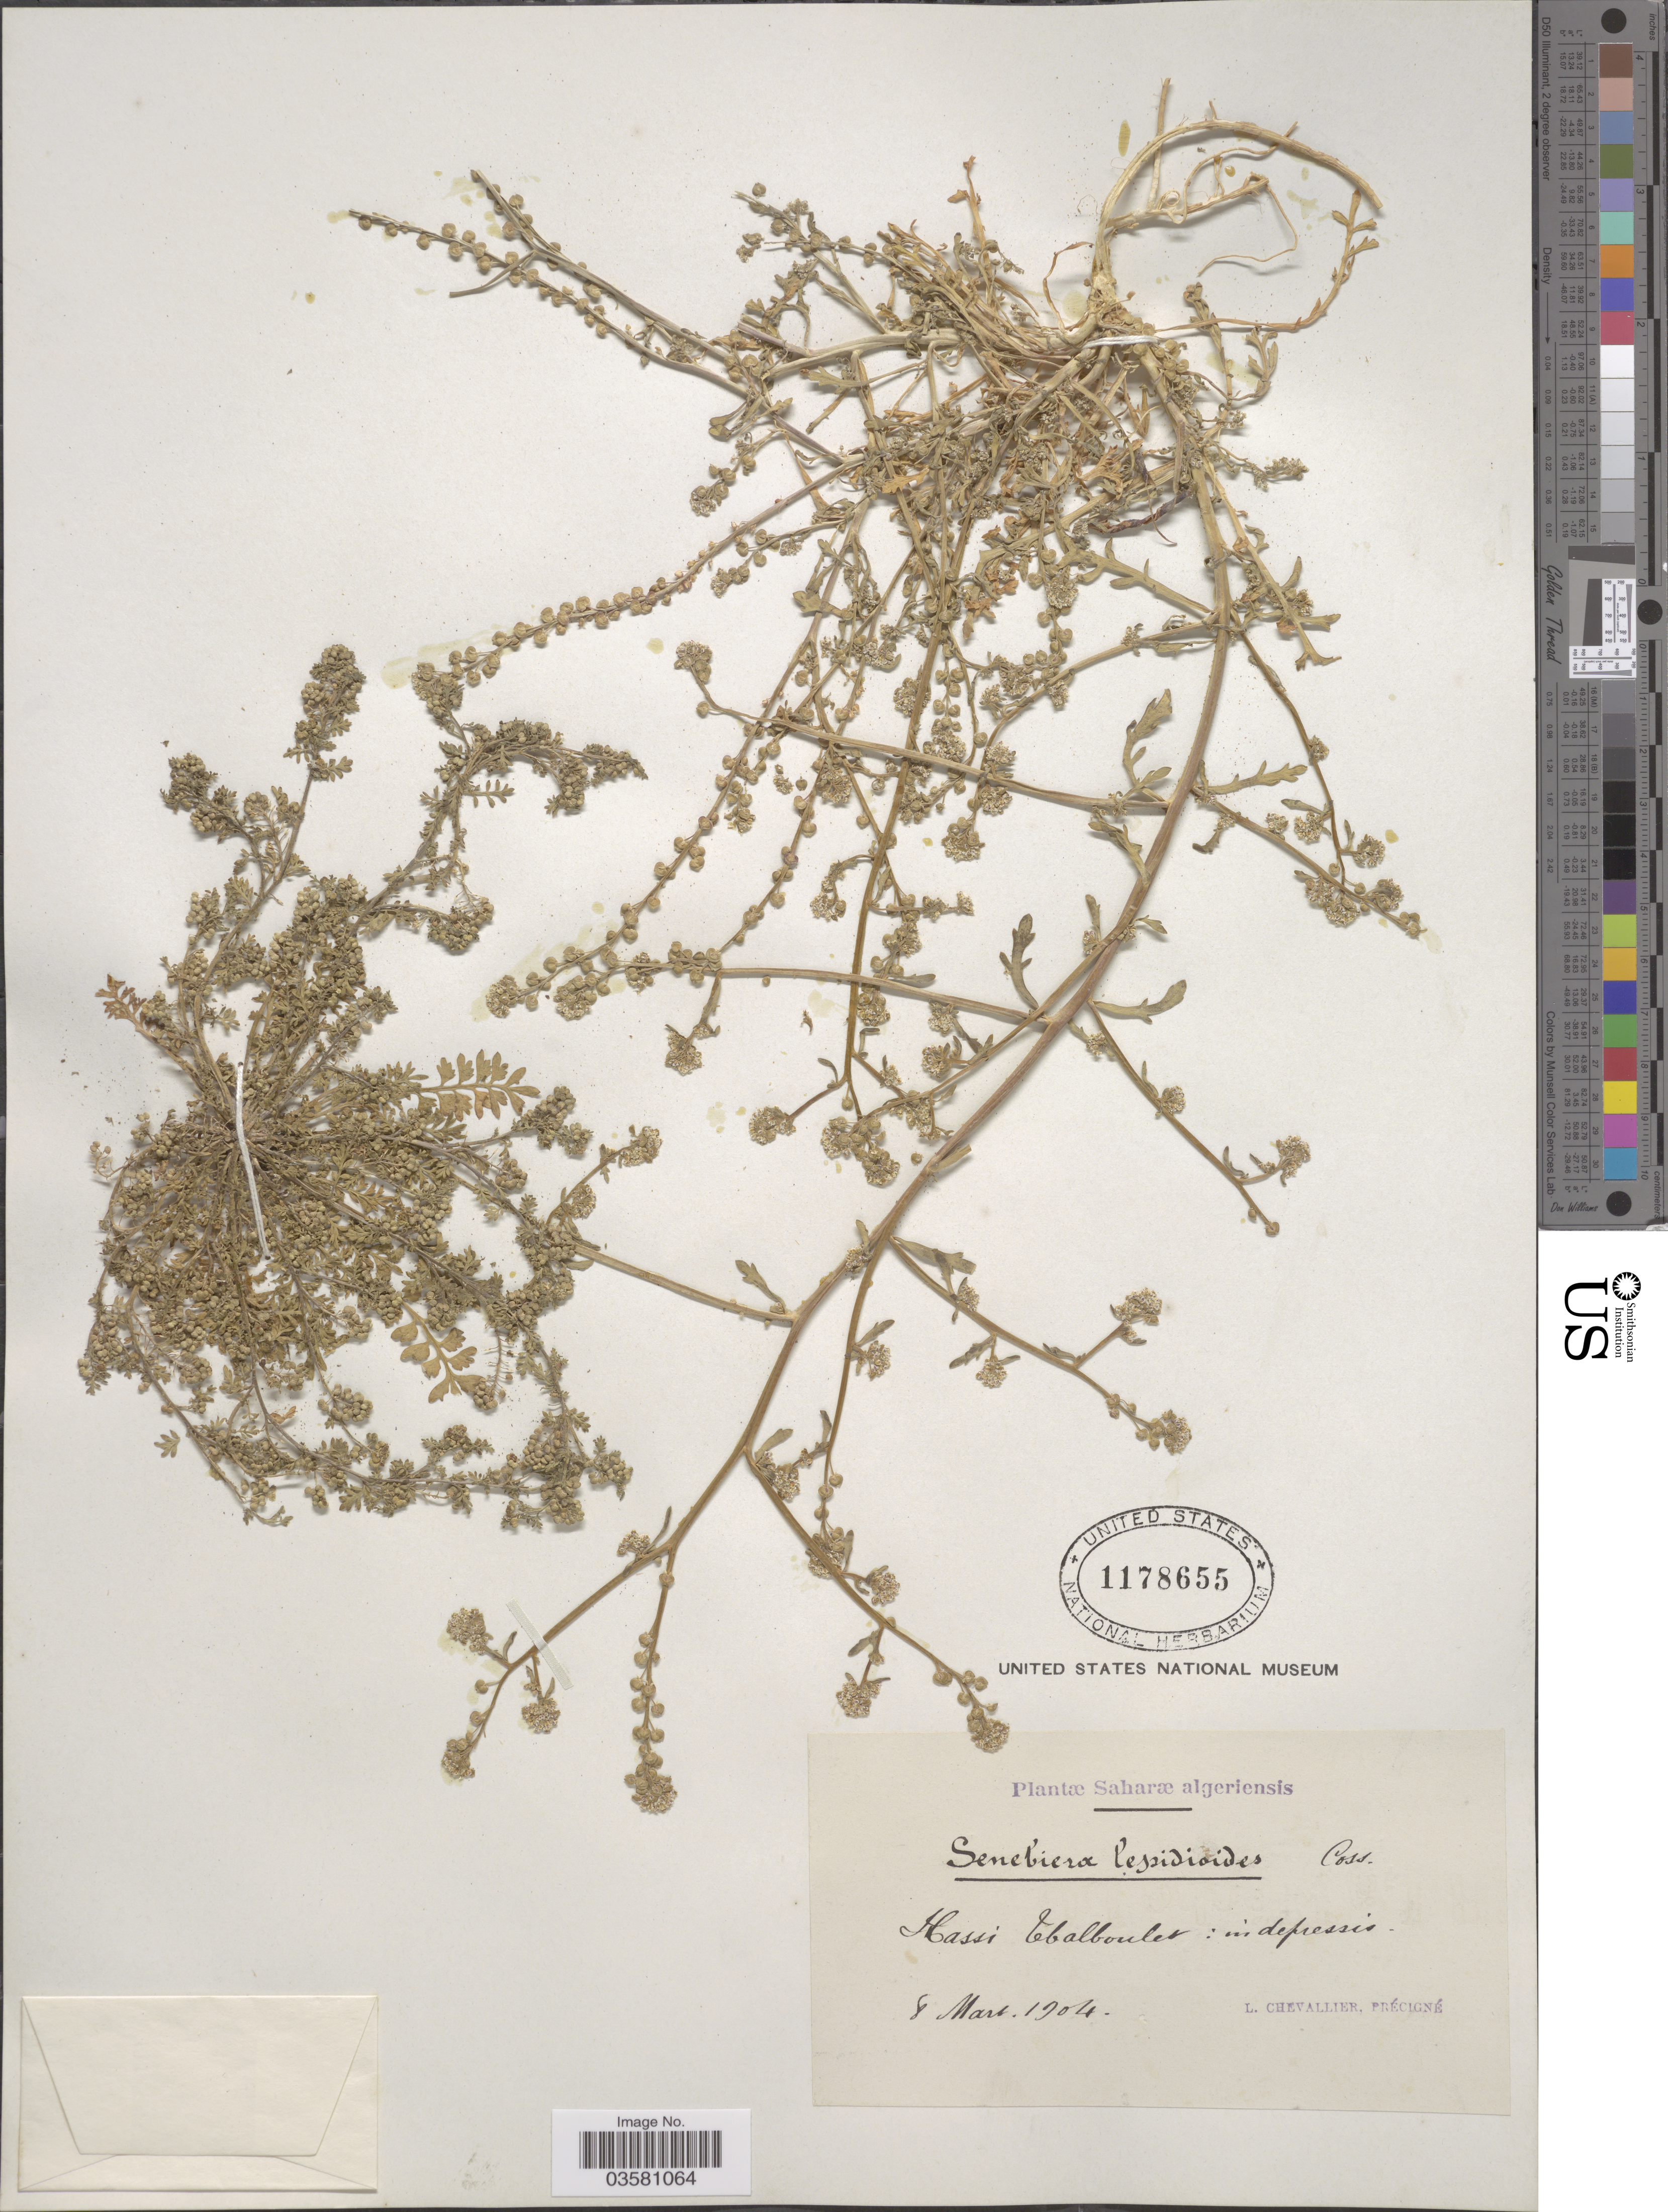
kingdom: Plantae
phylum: Tracheophyta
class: Magnoliopsida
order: Brassicales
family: Brassicaceae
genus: Lepidium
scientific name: Lepidium lepidioides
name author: (Coss. & Durieu) Al-Shehbaz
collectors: L. Chevallier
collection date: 1904-03-08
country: Algeria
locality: Saharæ algeriensis. Hassi Tbalboulet [interpreted]: in depressis.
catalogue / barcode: US 1178655